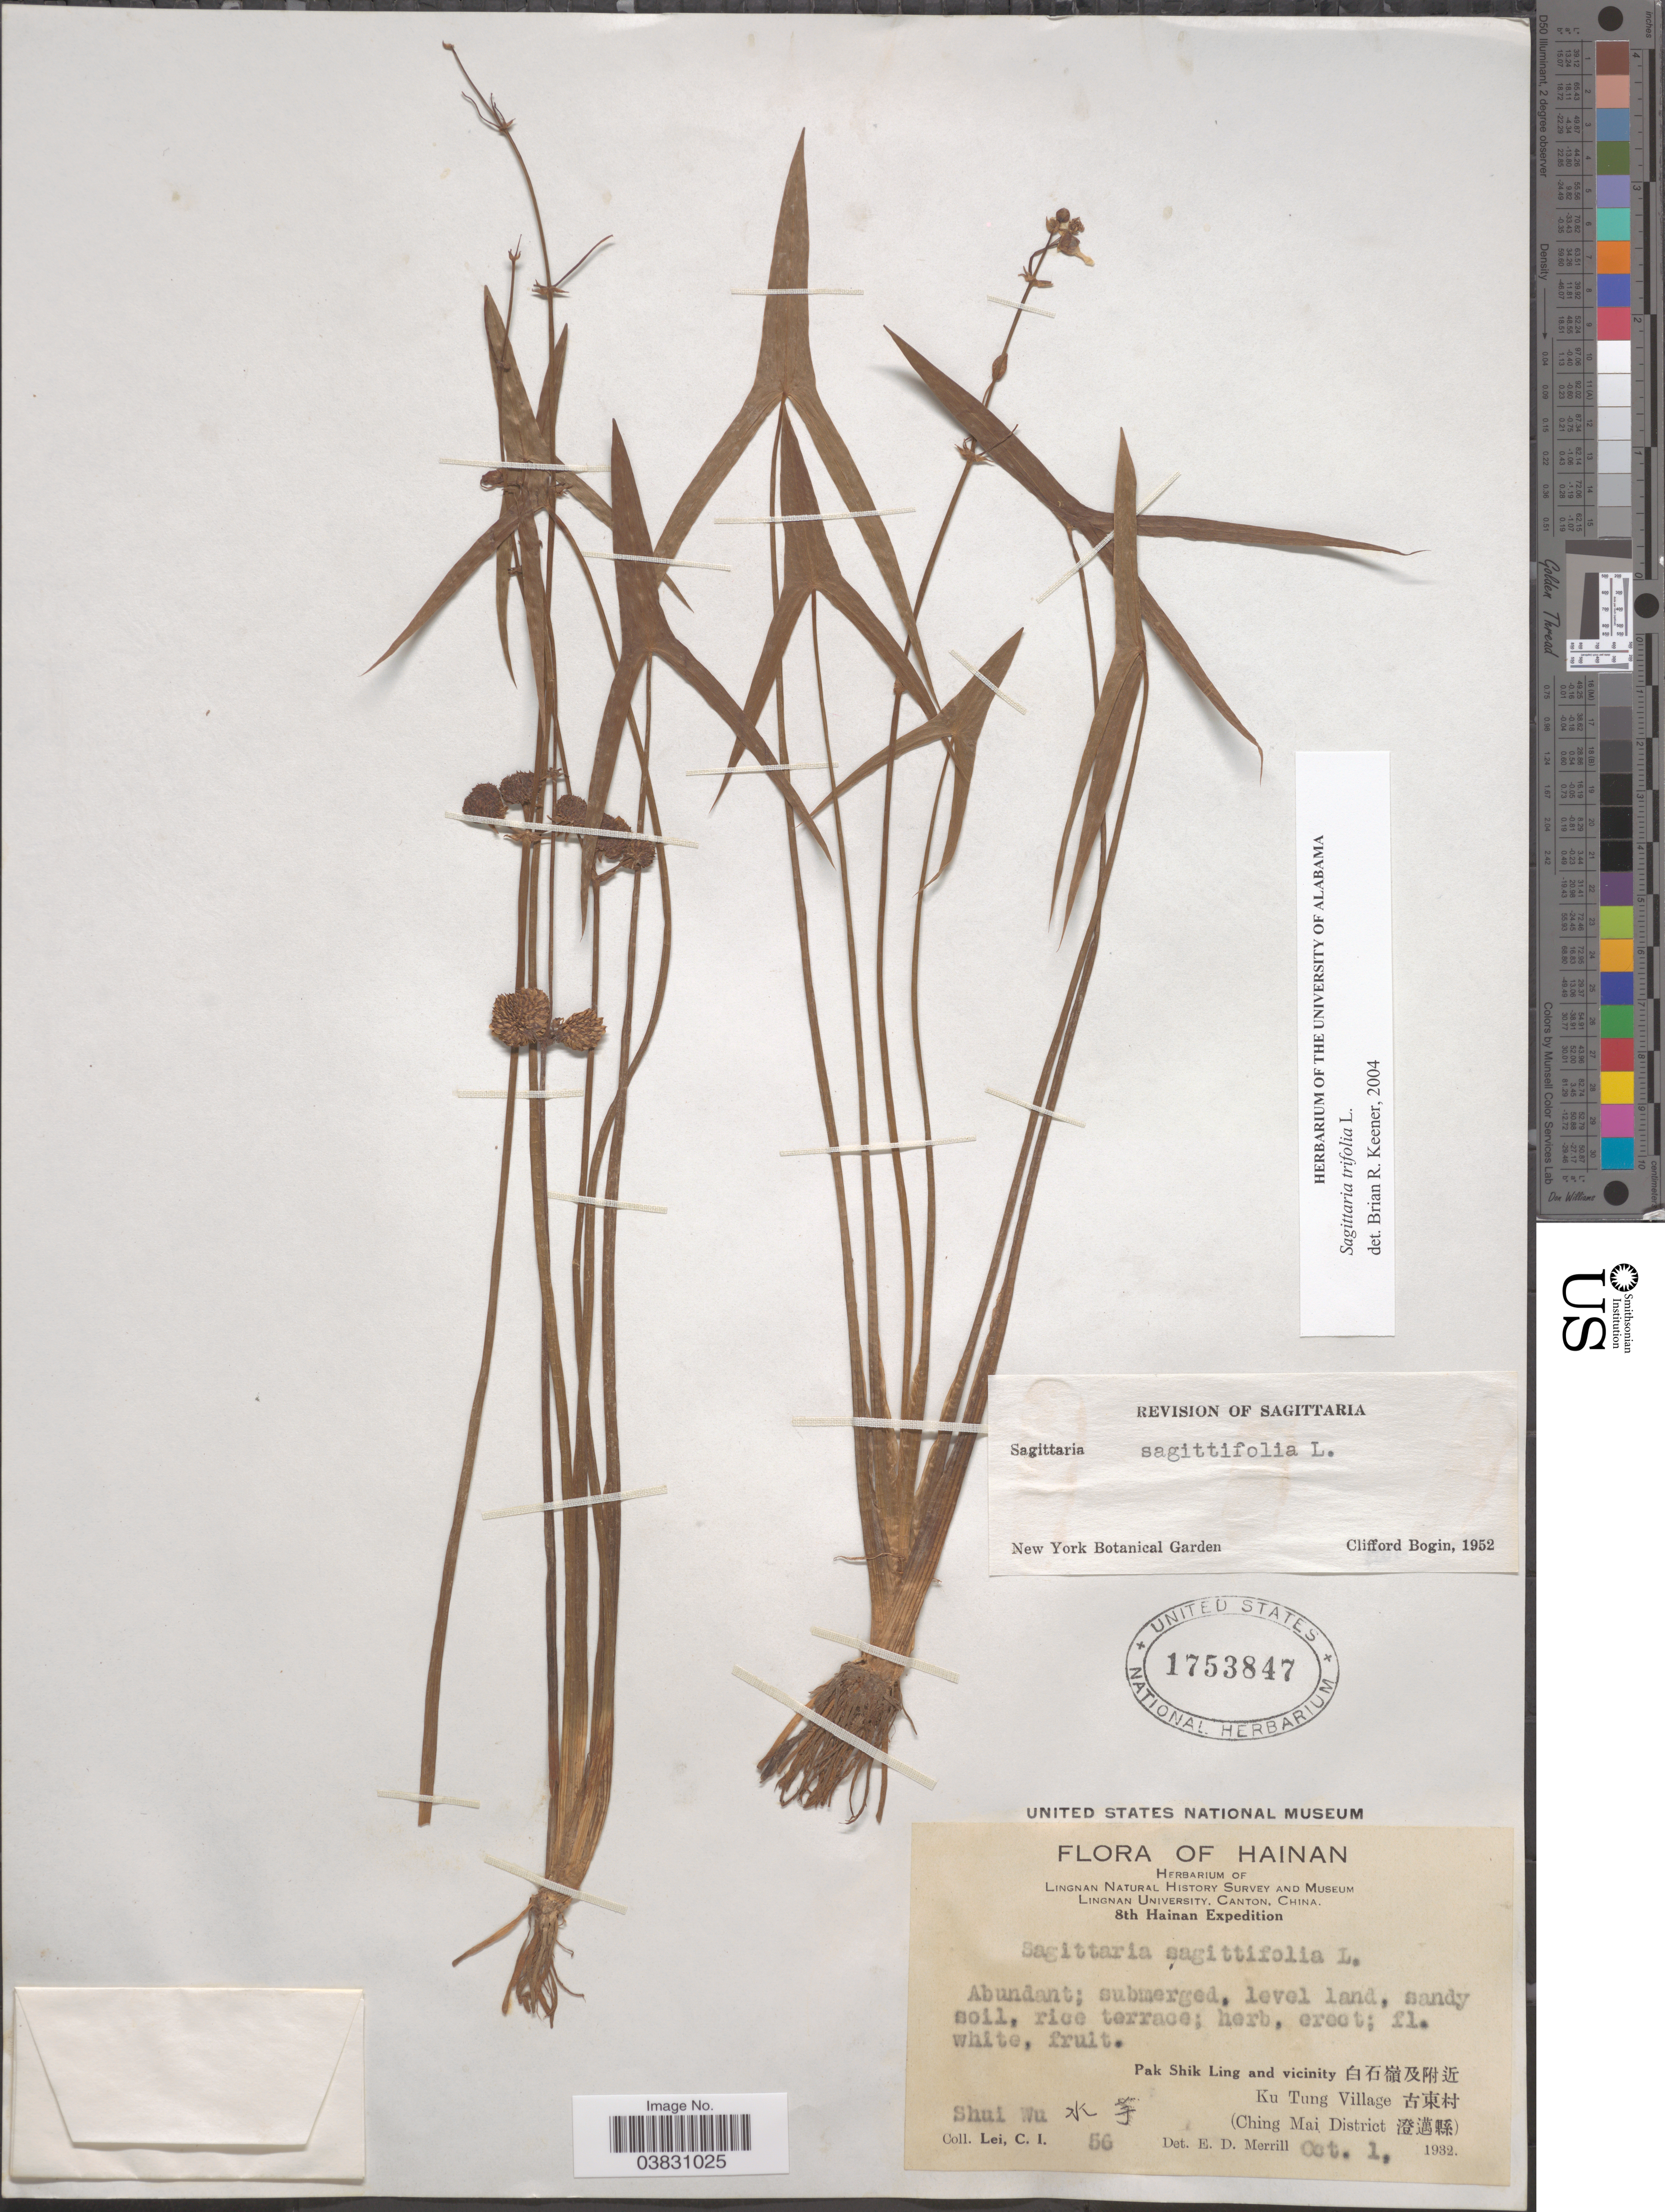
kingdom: Plantae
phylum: Tracheophyta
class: Liliopsida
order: Alismatales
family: Alismataceae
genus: Sagittaria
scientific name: Sagittaria trifolia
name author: L.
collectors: C. I. Lei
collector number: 56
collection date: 1932-10-01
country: China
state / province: Hainan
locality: Shui Wu X. Pak Shik Ling and vicinity X. Ku Tung Village X. (Ching Mai District X).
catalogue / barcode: US 1753847